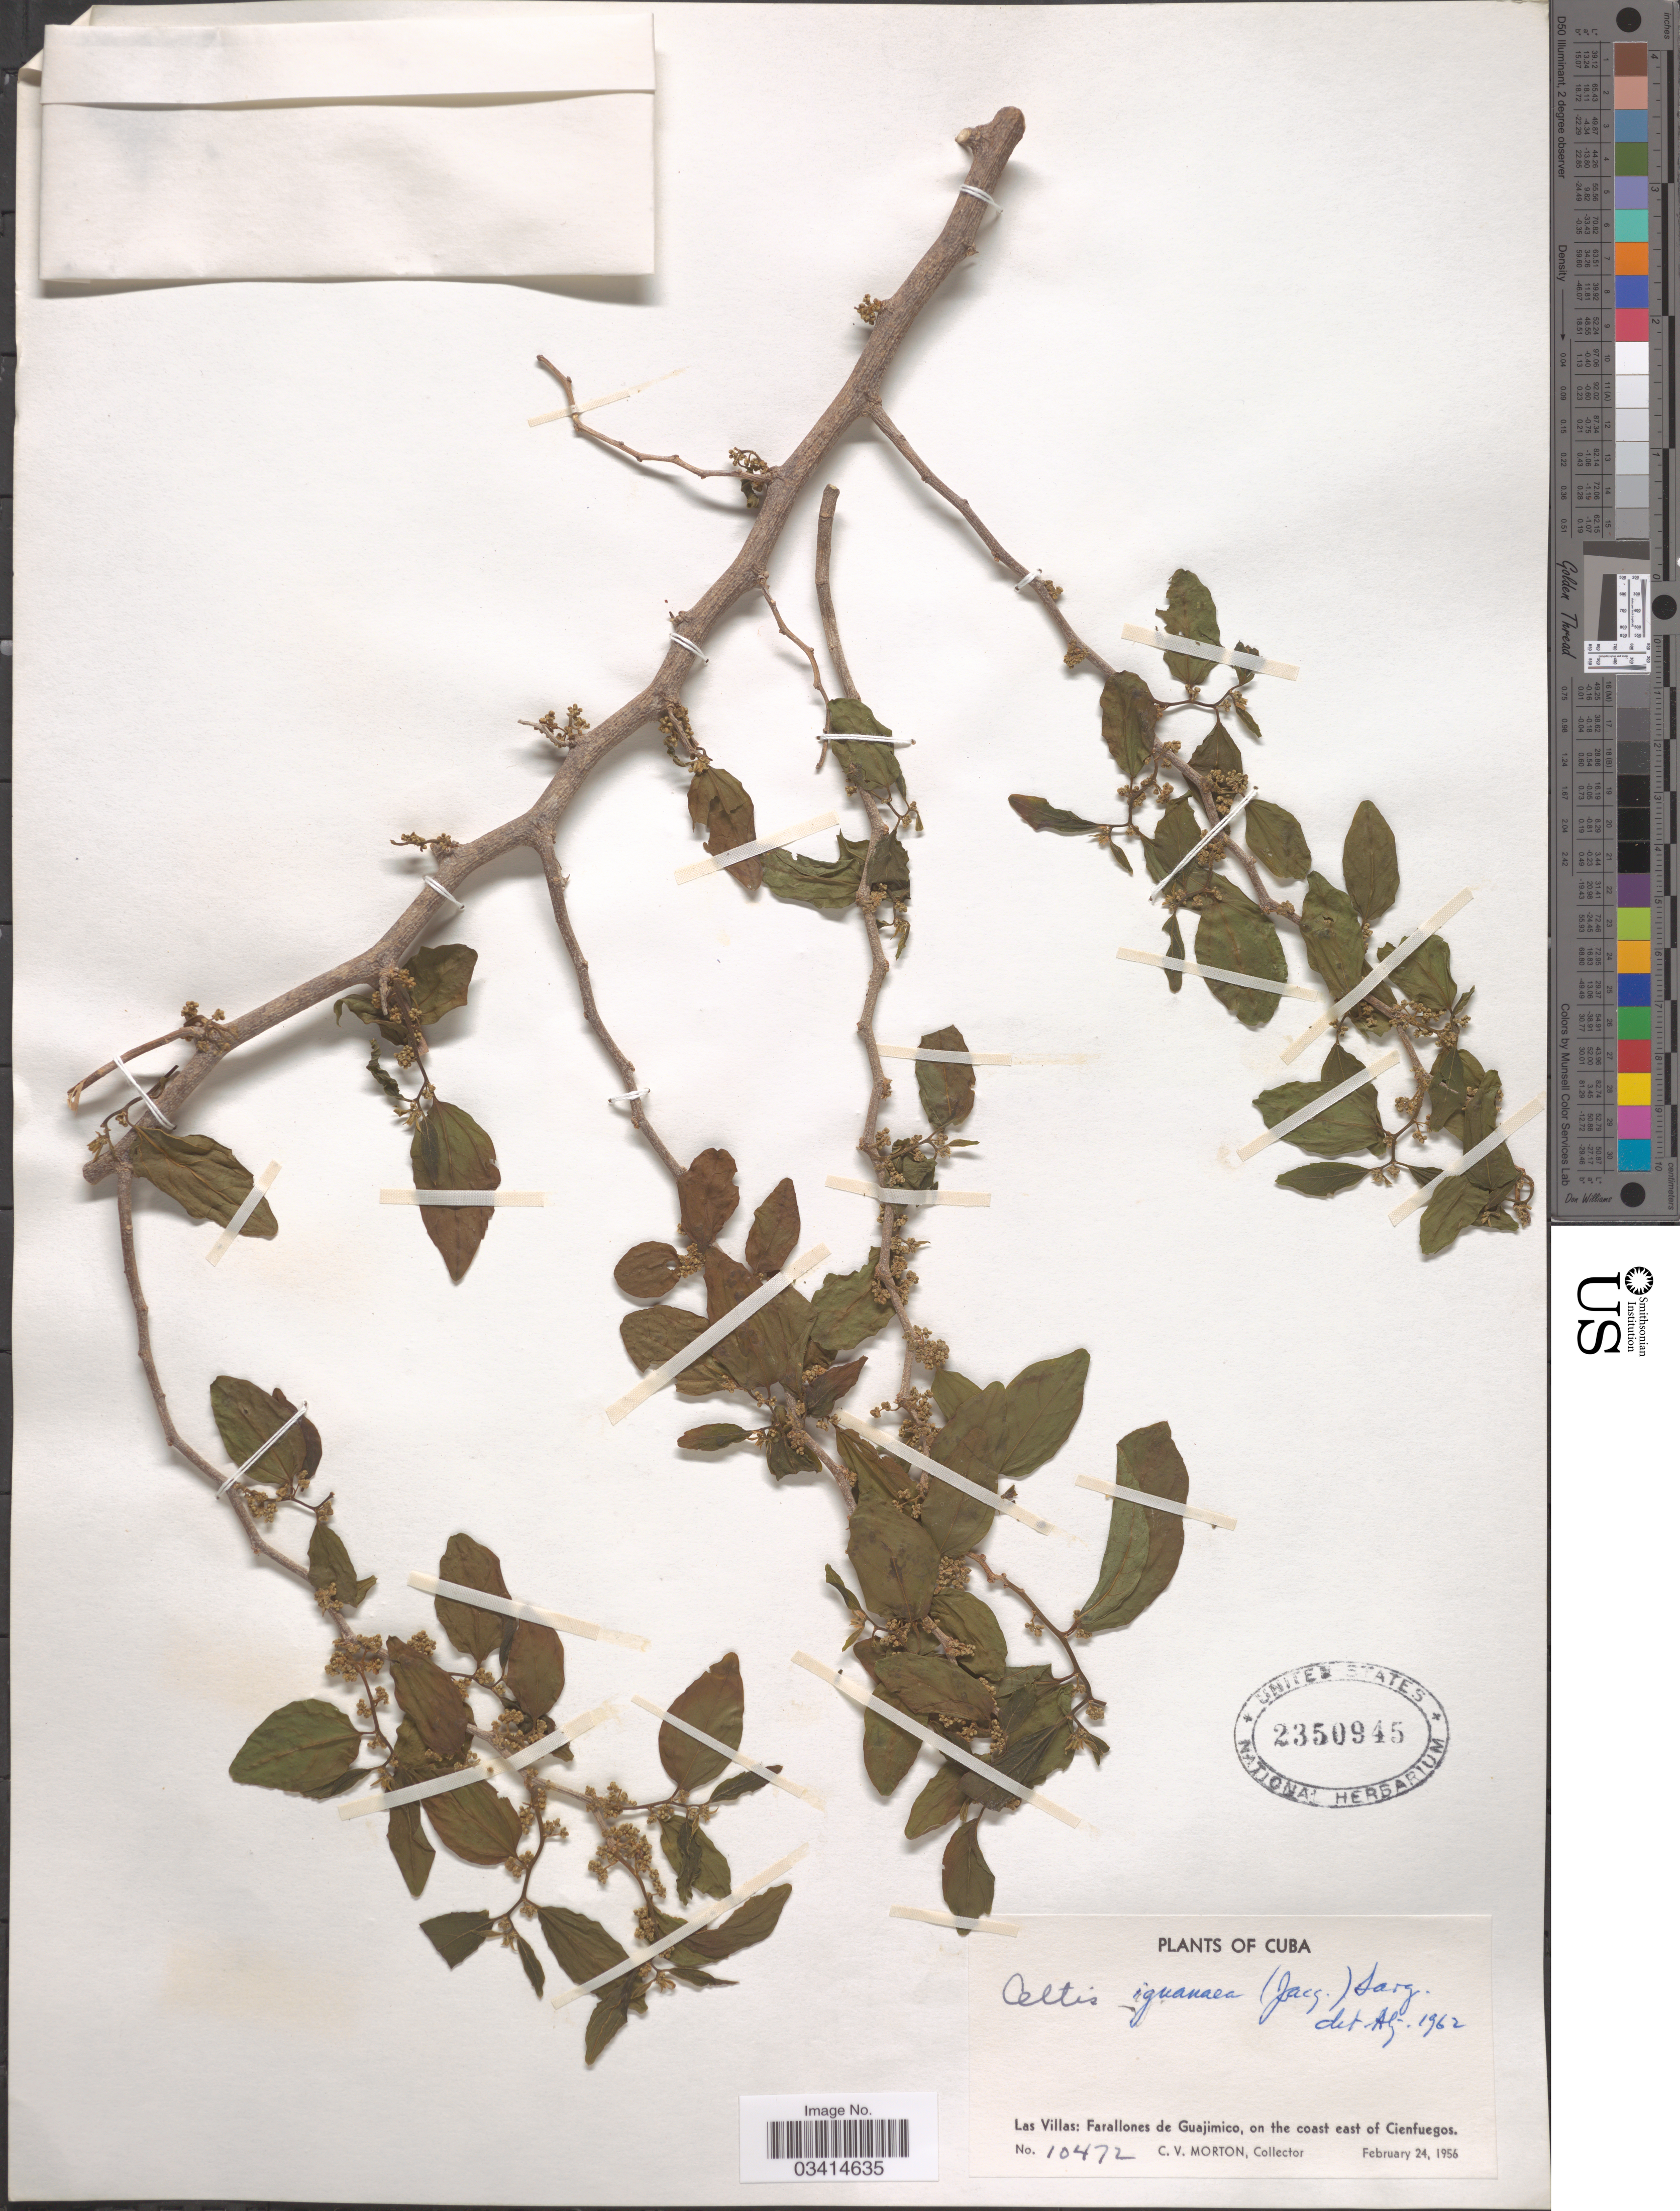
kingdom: Plantae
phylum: Tracheophyta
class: Magnoliopsida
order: Rosales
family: Cannabaceae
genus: Celtis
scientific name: Celtis iguanaea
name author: (Jacq.) Sarg.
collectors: C. V. Morton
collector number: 10472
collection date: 1956-02-24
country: Cuba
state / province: Las Villas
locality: Farallones de Guajimico, on the coast east of Cienfuegos.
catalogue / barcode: US 2350945